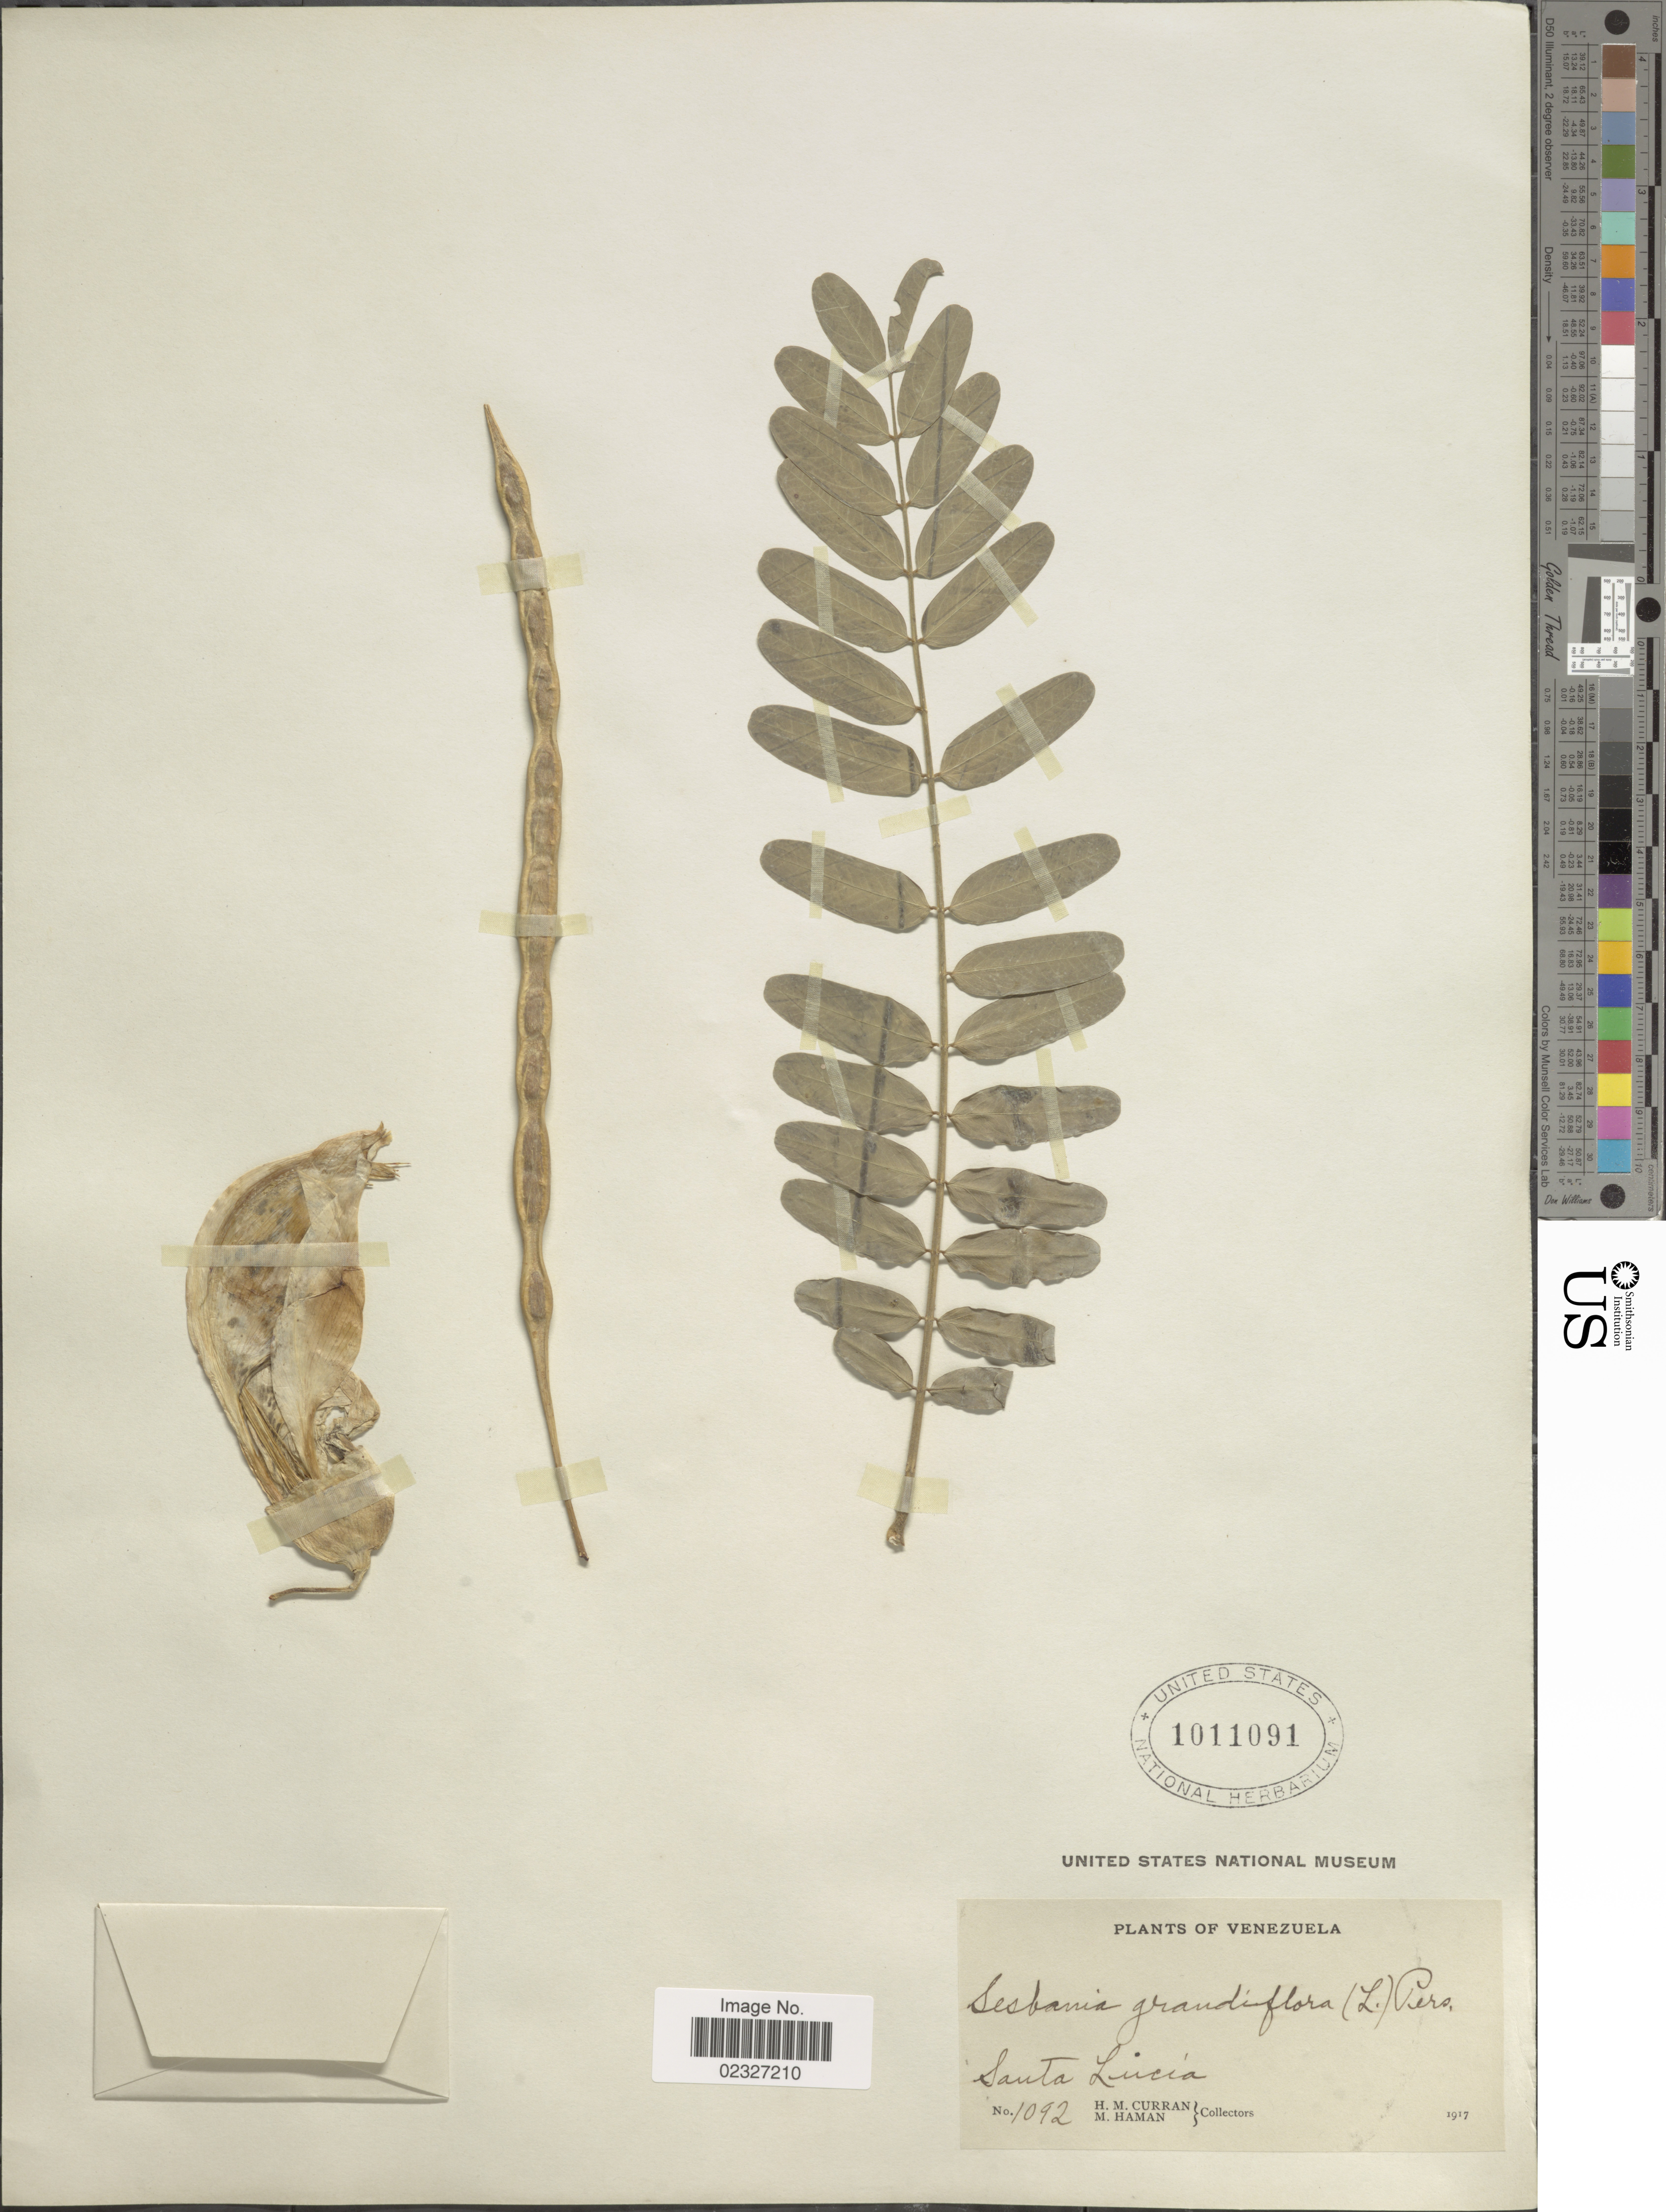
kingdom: Plantae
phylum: Tracheophyta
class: Magnoliopsida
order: Fabales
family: Fabaceae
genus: Sesbania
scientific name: Sesbania grandiflora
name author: (L.) Poir.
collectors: H. M. Curran & M. Haman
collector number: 1092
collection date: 1917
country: Venezuela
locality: Santa Lucía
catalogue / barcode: US 1011091